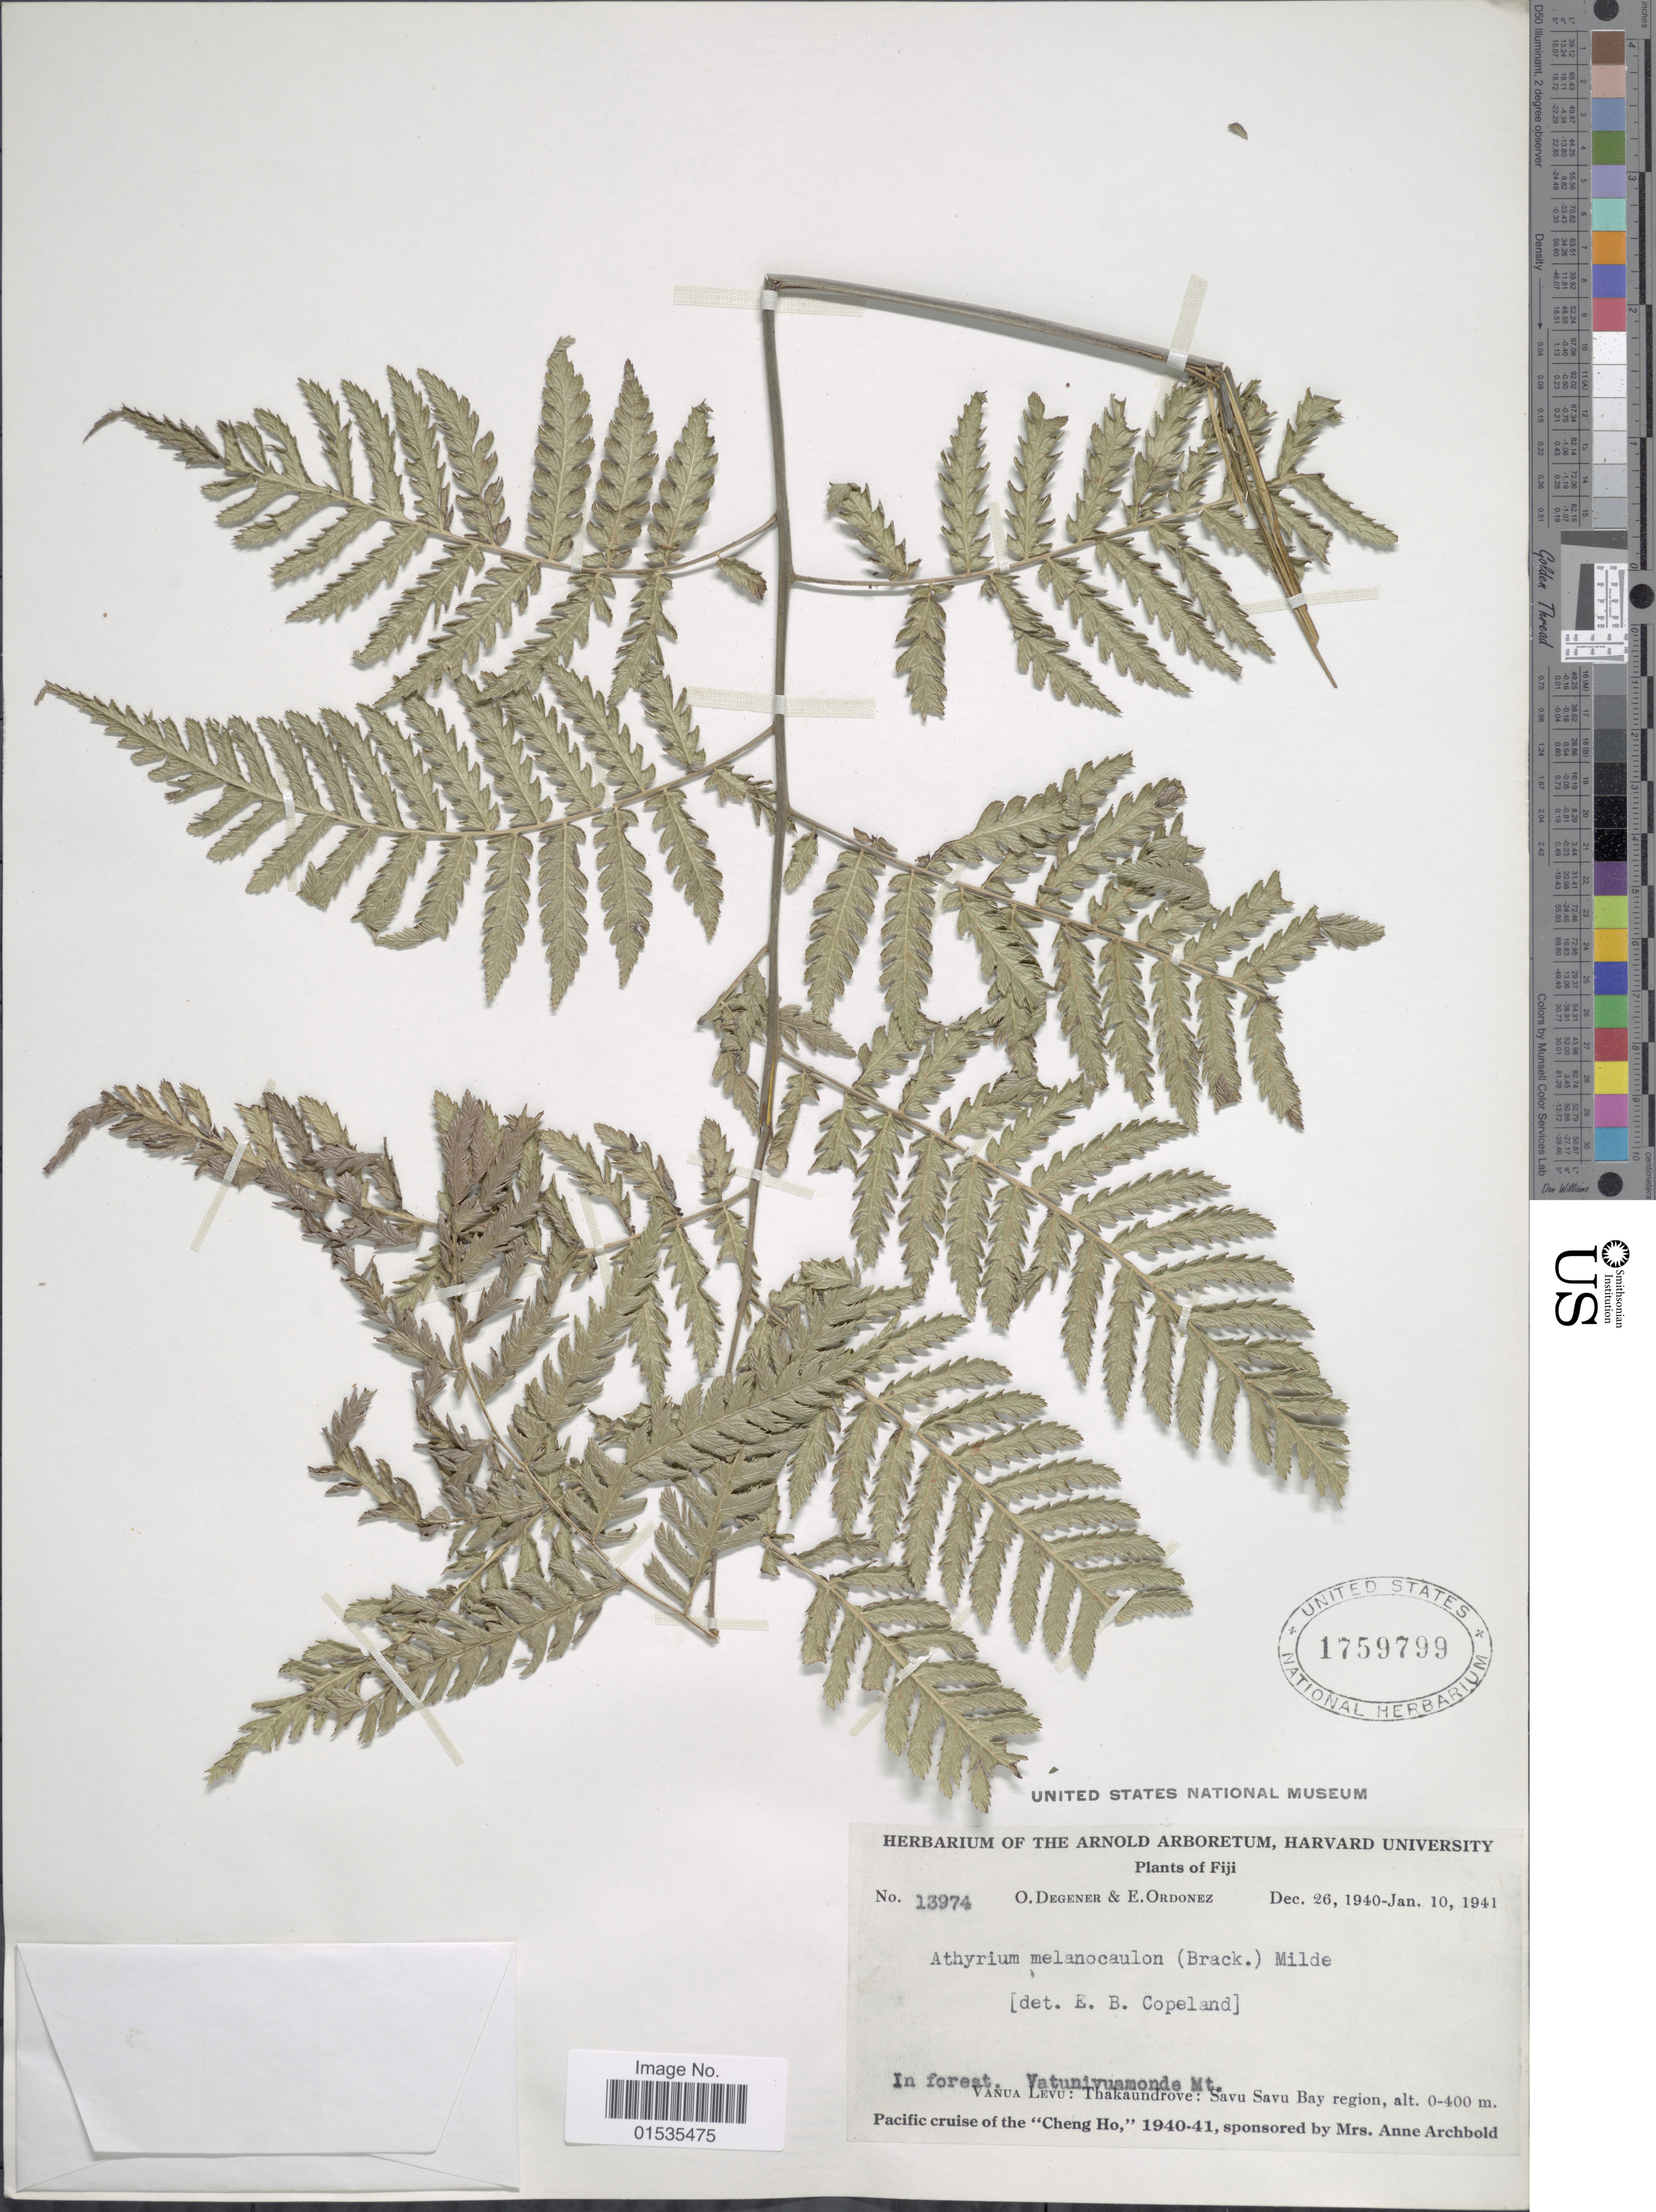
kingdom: Plantae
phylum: Tracheophyta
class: Polypodiopsida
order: Polypodiales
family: Athyriaceae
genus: Diplazium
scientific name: Diplazium melanocaulon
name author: Brack. in Wilkes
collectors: O. Degener & E. Ordonez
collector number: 13974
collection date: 1940-12-26/1941-01-10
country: Fiji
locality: Vanua Levu; Thakaundrove: Savu Savu Bay Region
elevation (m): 0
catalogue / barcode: US 1759799